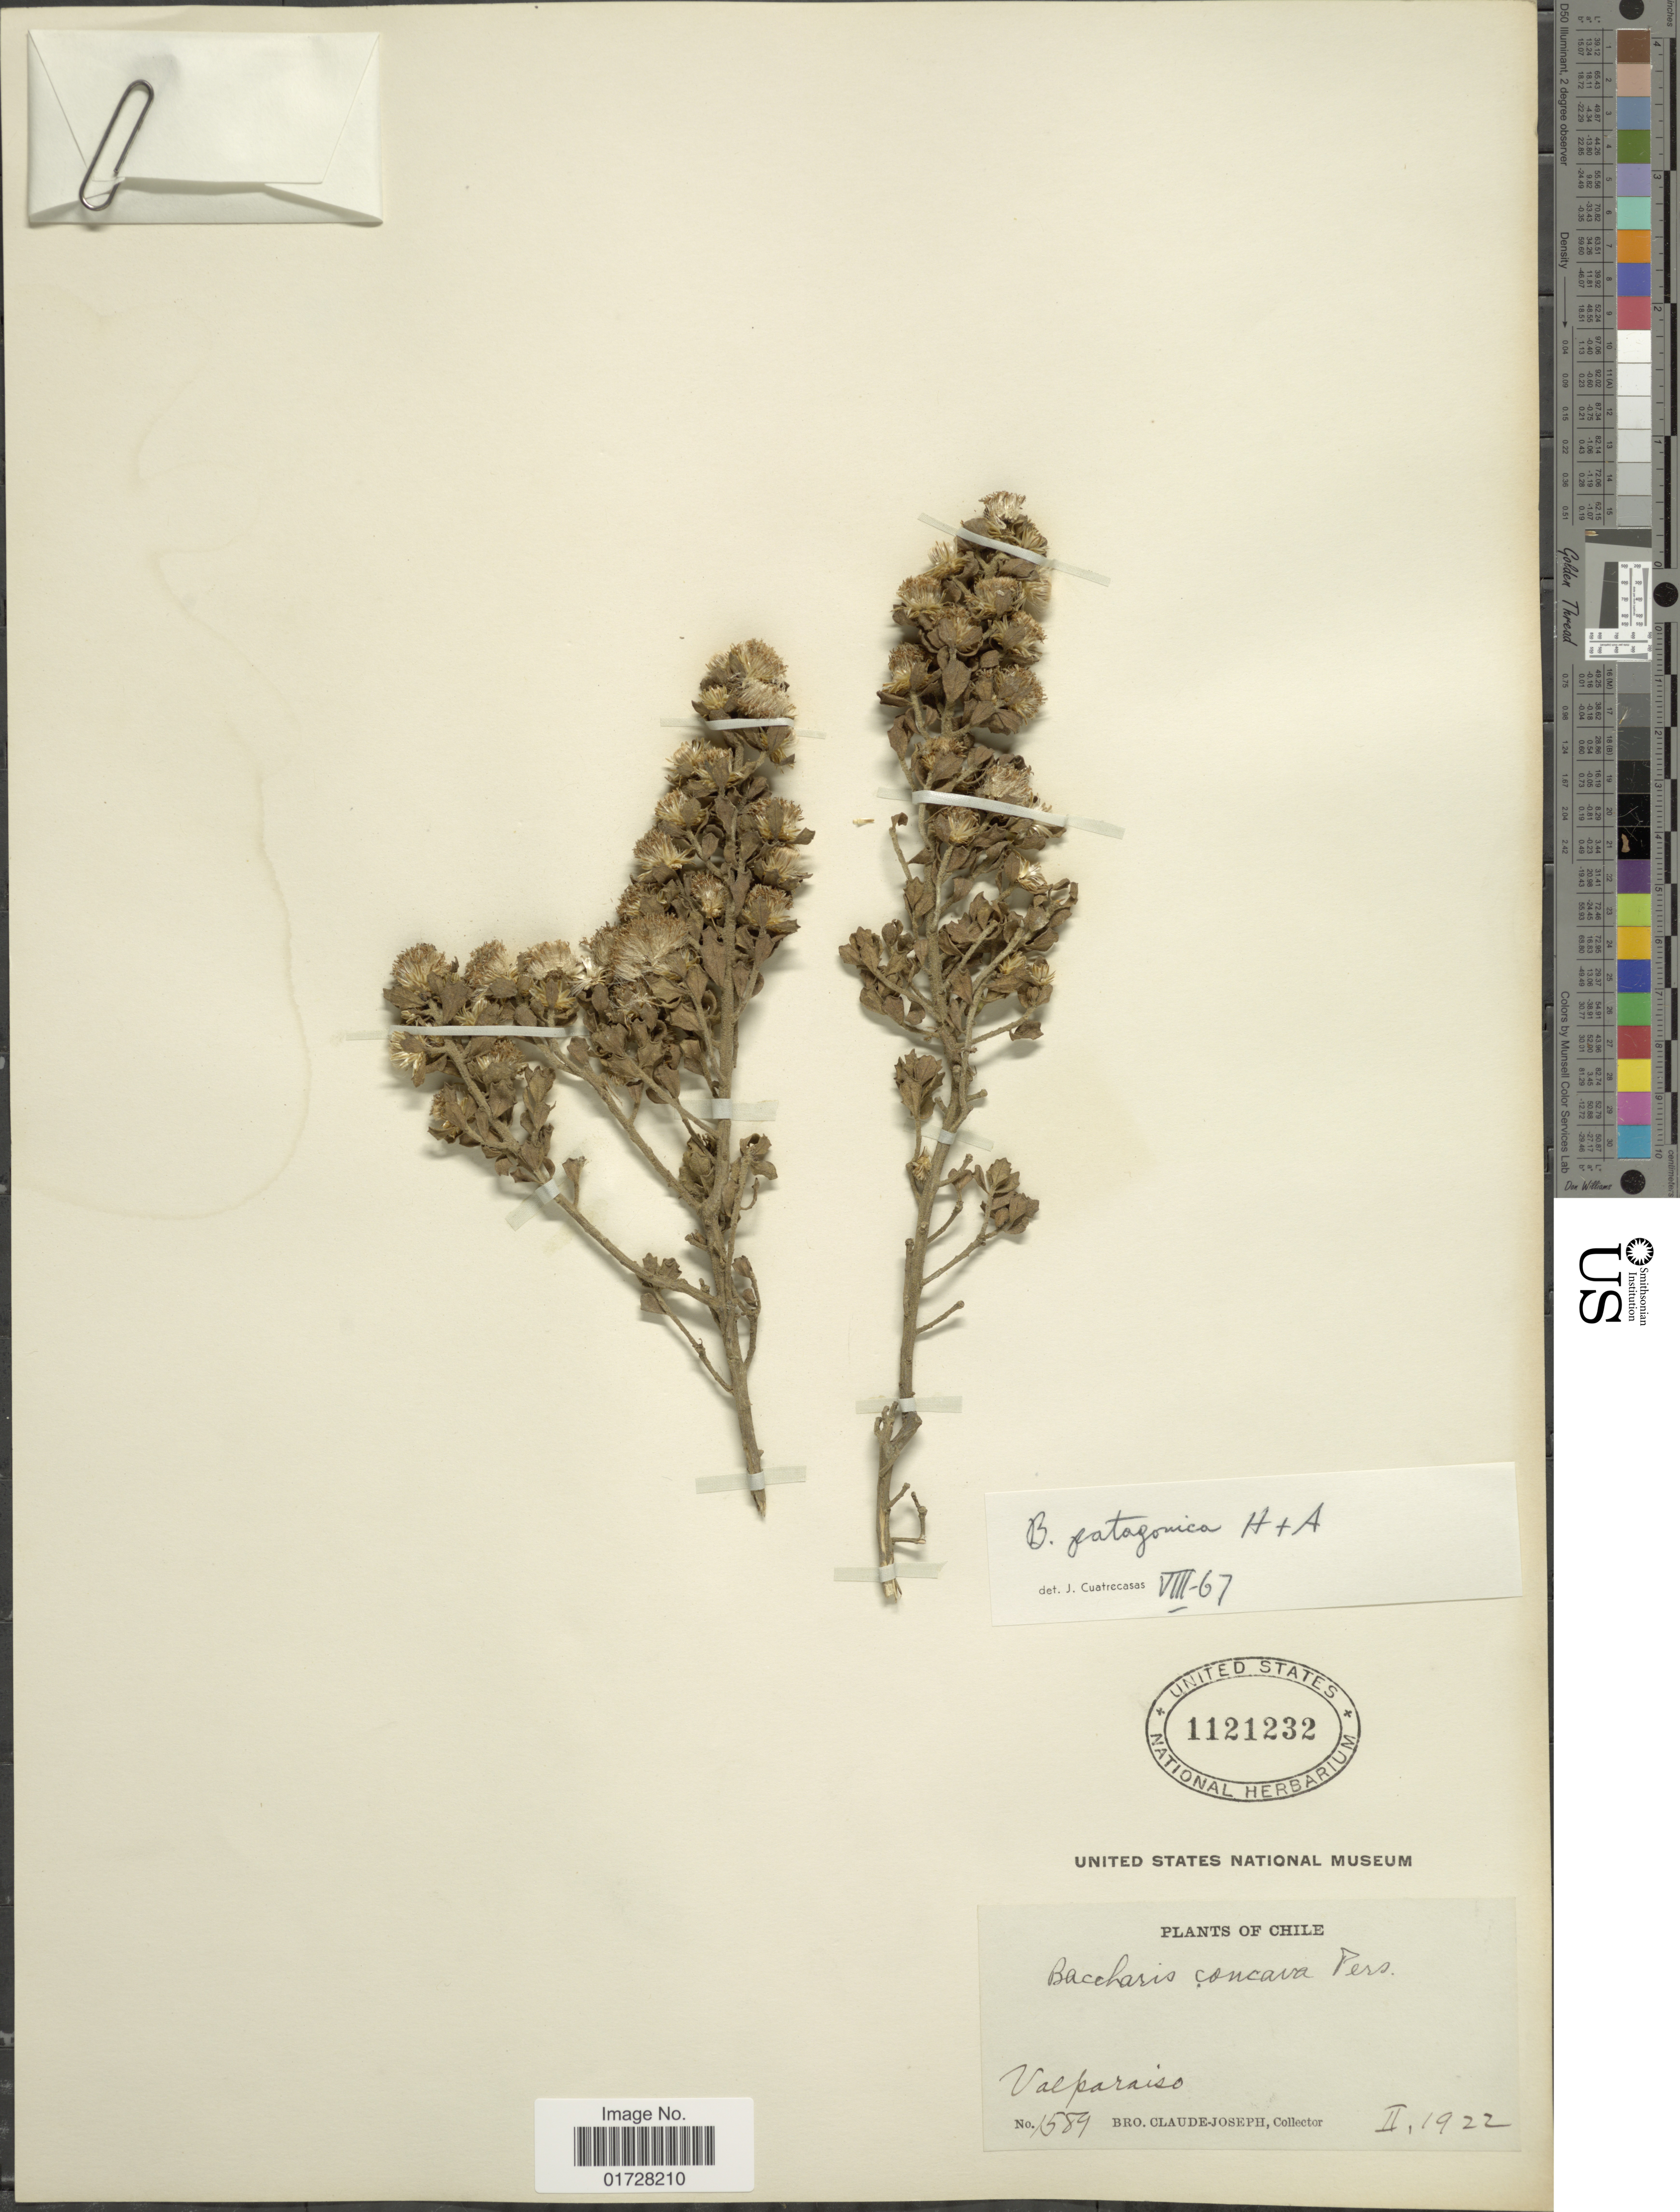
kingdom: Plantae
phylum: Tracheophyta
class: Magnoliopsida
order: Asterales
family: Asteraceae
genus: Baccharis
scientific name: Baccharis patagonica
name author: Hook. & Arn.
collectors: Bro. Claude-Joseph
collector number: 1589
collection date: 1922-02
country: Chile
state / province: Valparaíso (V)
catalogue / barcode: US 1121232